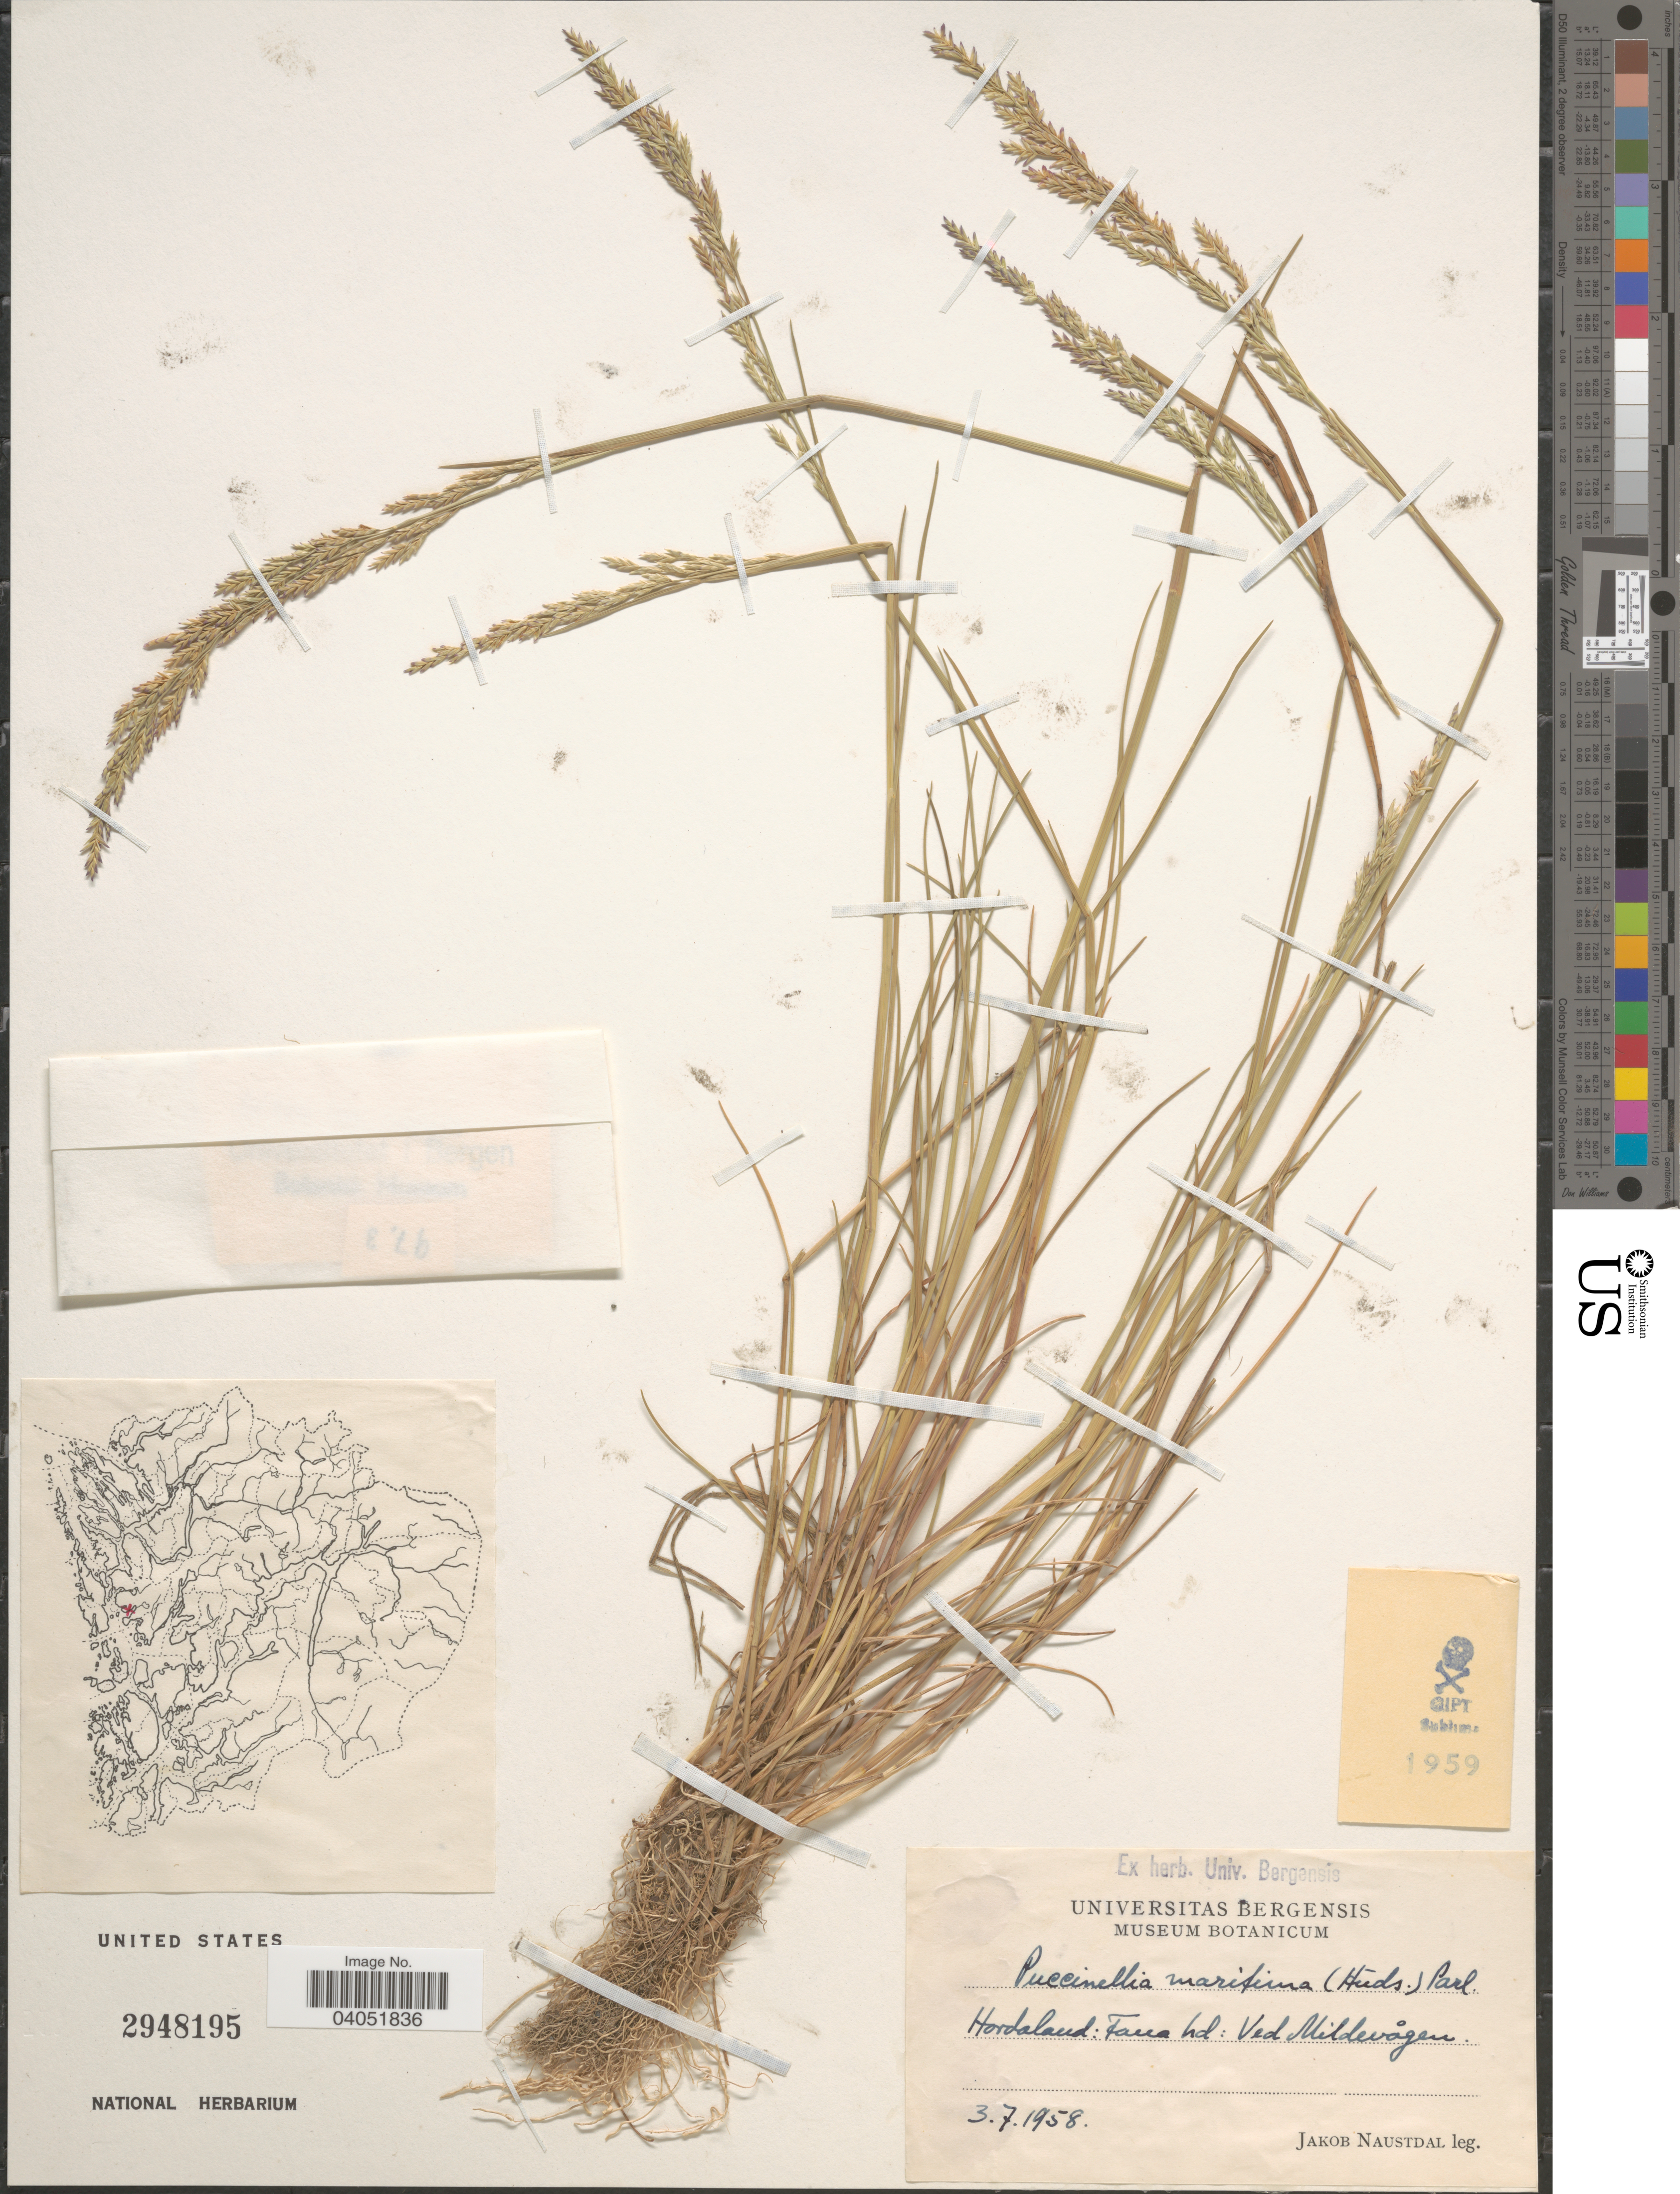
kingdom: Plantae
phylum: Tracheophyta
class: Liliopsida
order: Poales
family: Poaceae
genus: Puccinellia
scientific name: Puccinellia maritima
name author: (Huds.) Parl.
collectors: J. Naustdal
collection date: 1958-07-03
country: Norway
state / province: Hordaland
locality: Fana hd: Ved Mildevågen.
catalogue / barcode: US 2948195